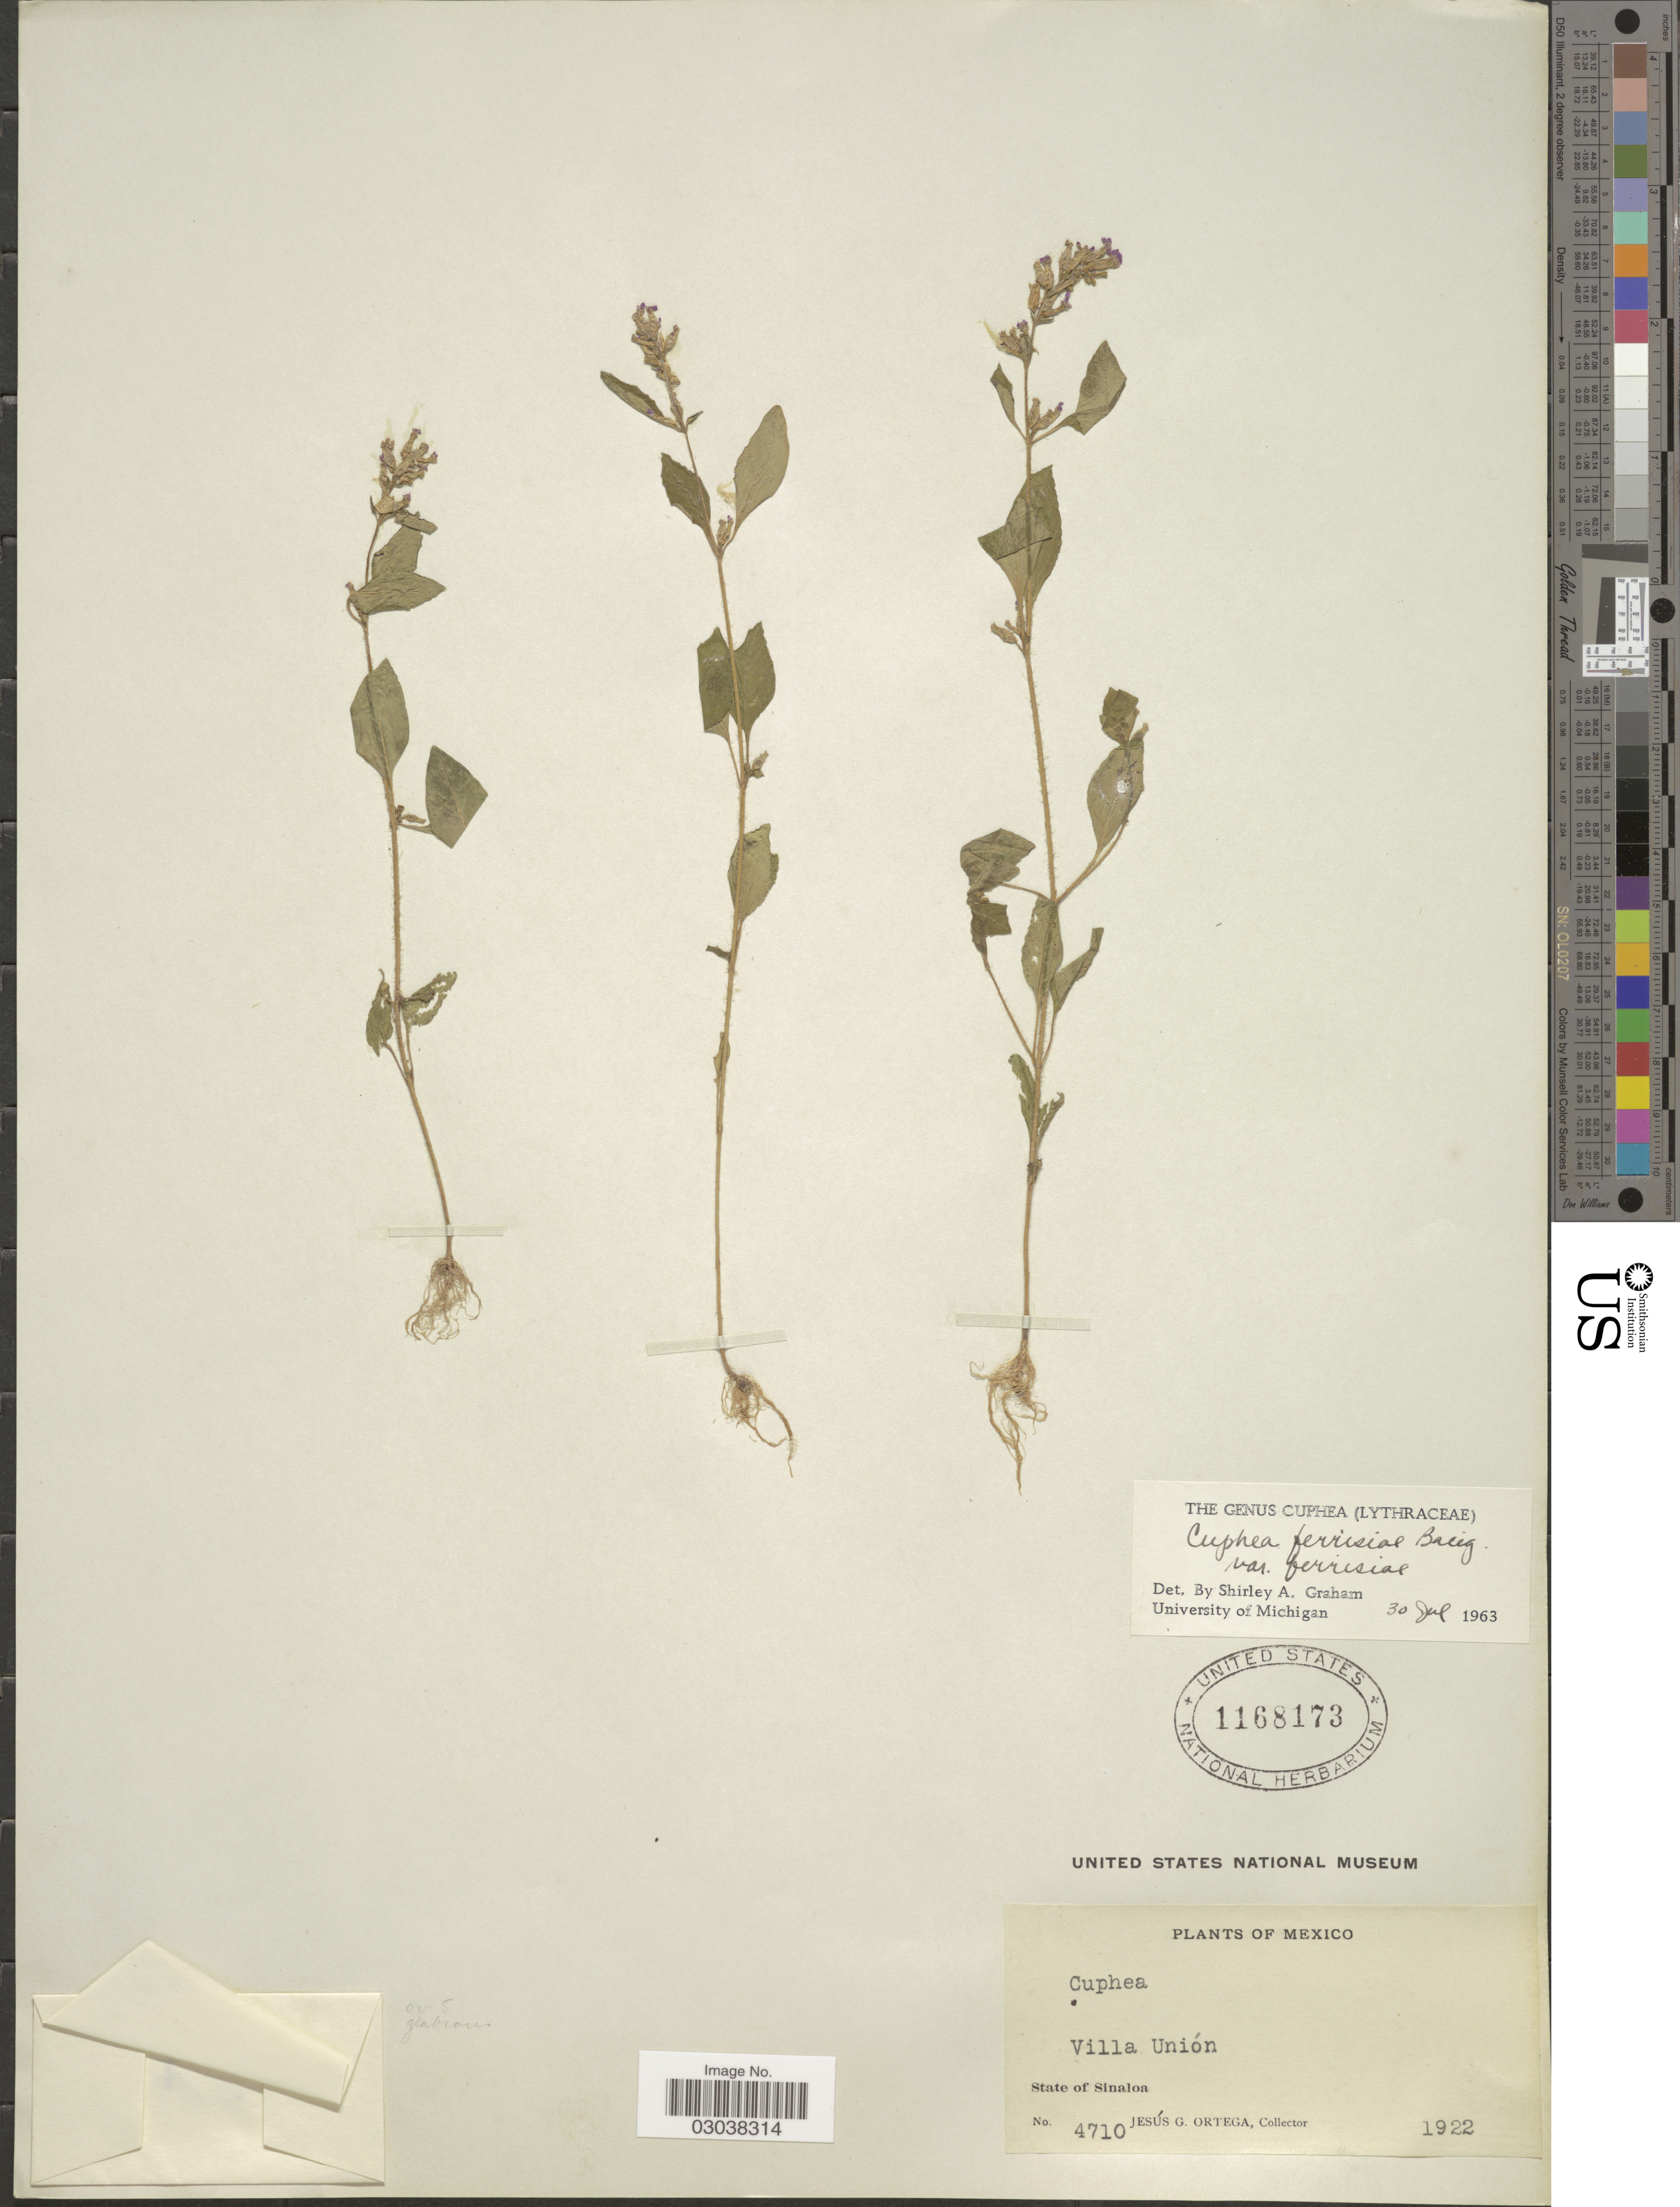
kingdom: Plantae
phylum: Tracheophyta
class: Magnoliopsida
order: Myrtales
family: Lythraceae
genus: Cuphea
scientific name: Cuphea ferrisiae var. ferrisiae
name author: Bacig.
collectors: J. Ortega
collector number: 4710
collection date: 1922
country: Mexico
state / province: Sinaloa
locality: Villa Unión.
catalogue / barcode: US 1168173